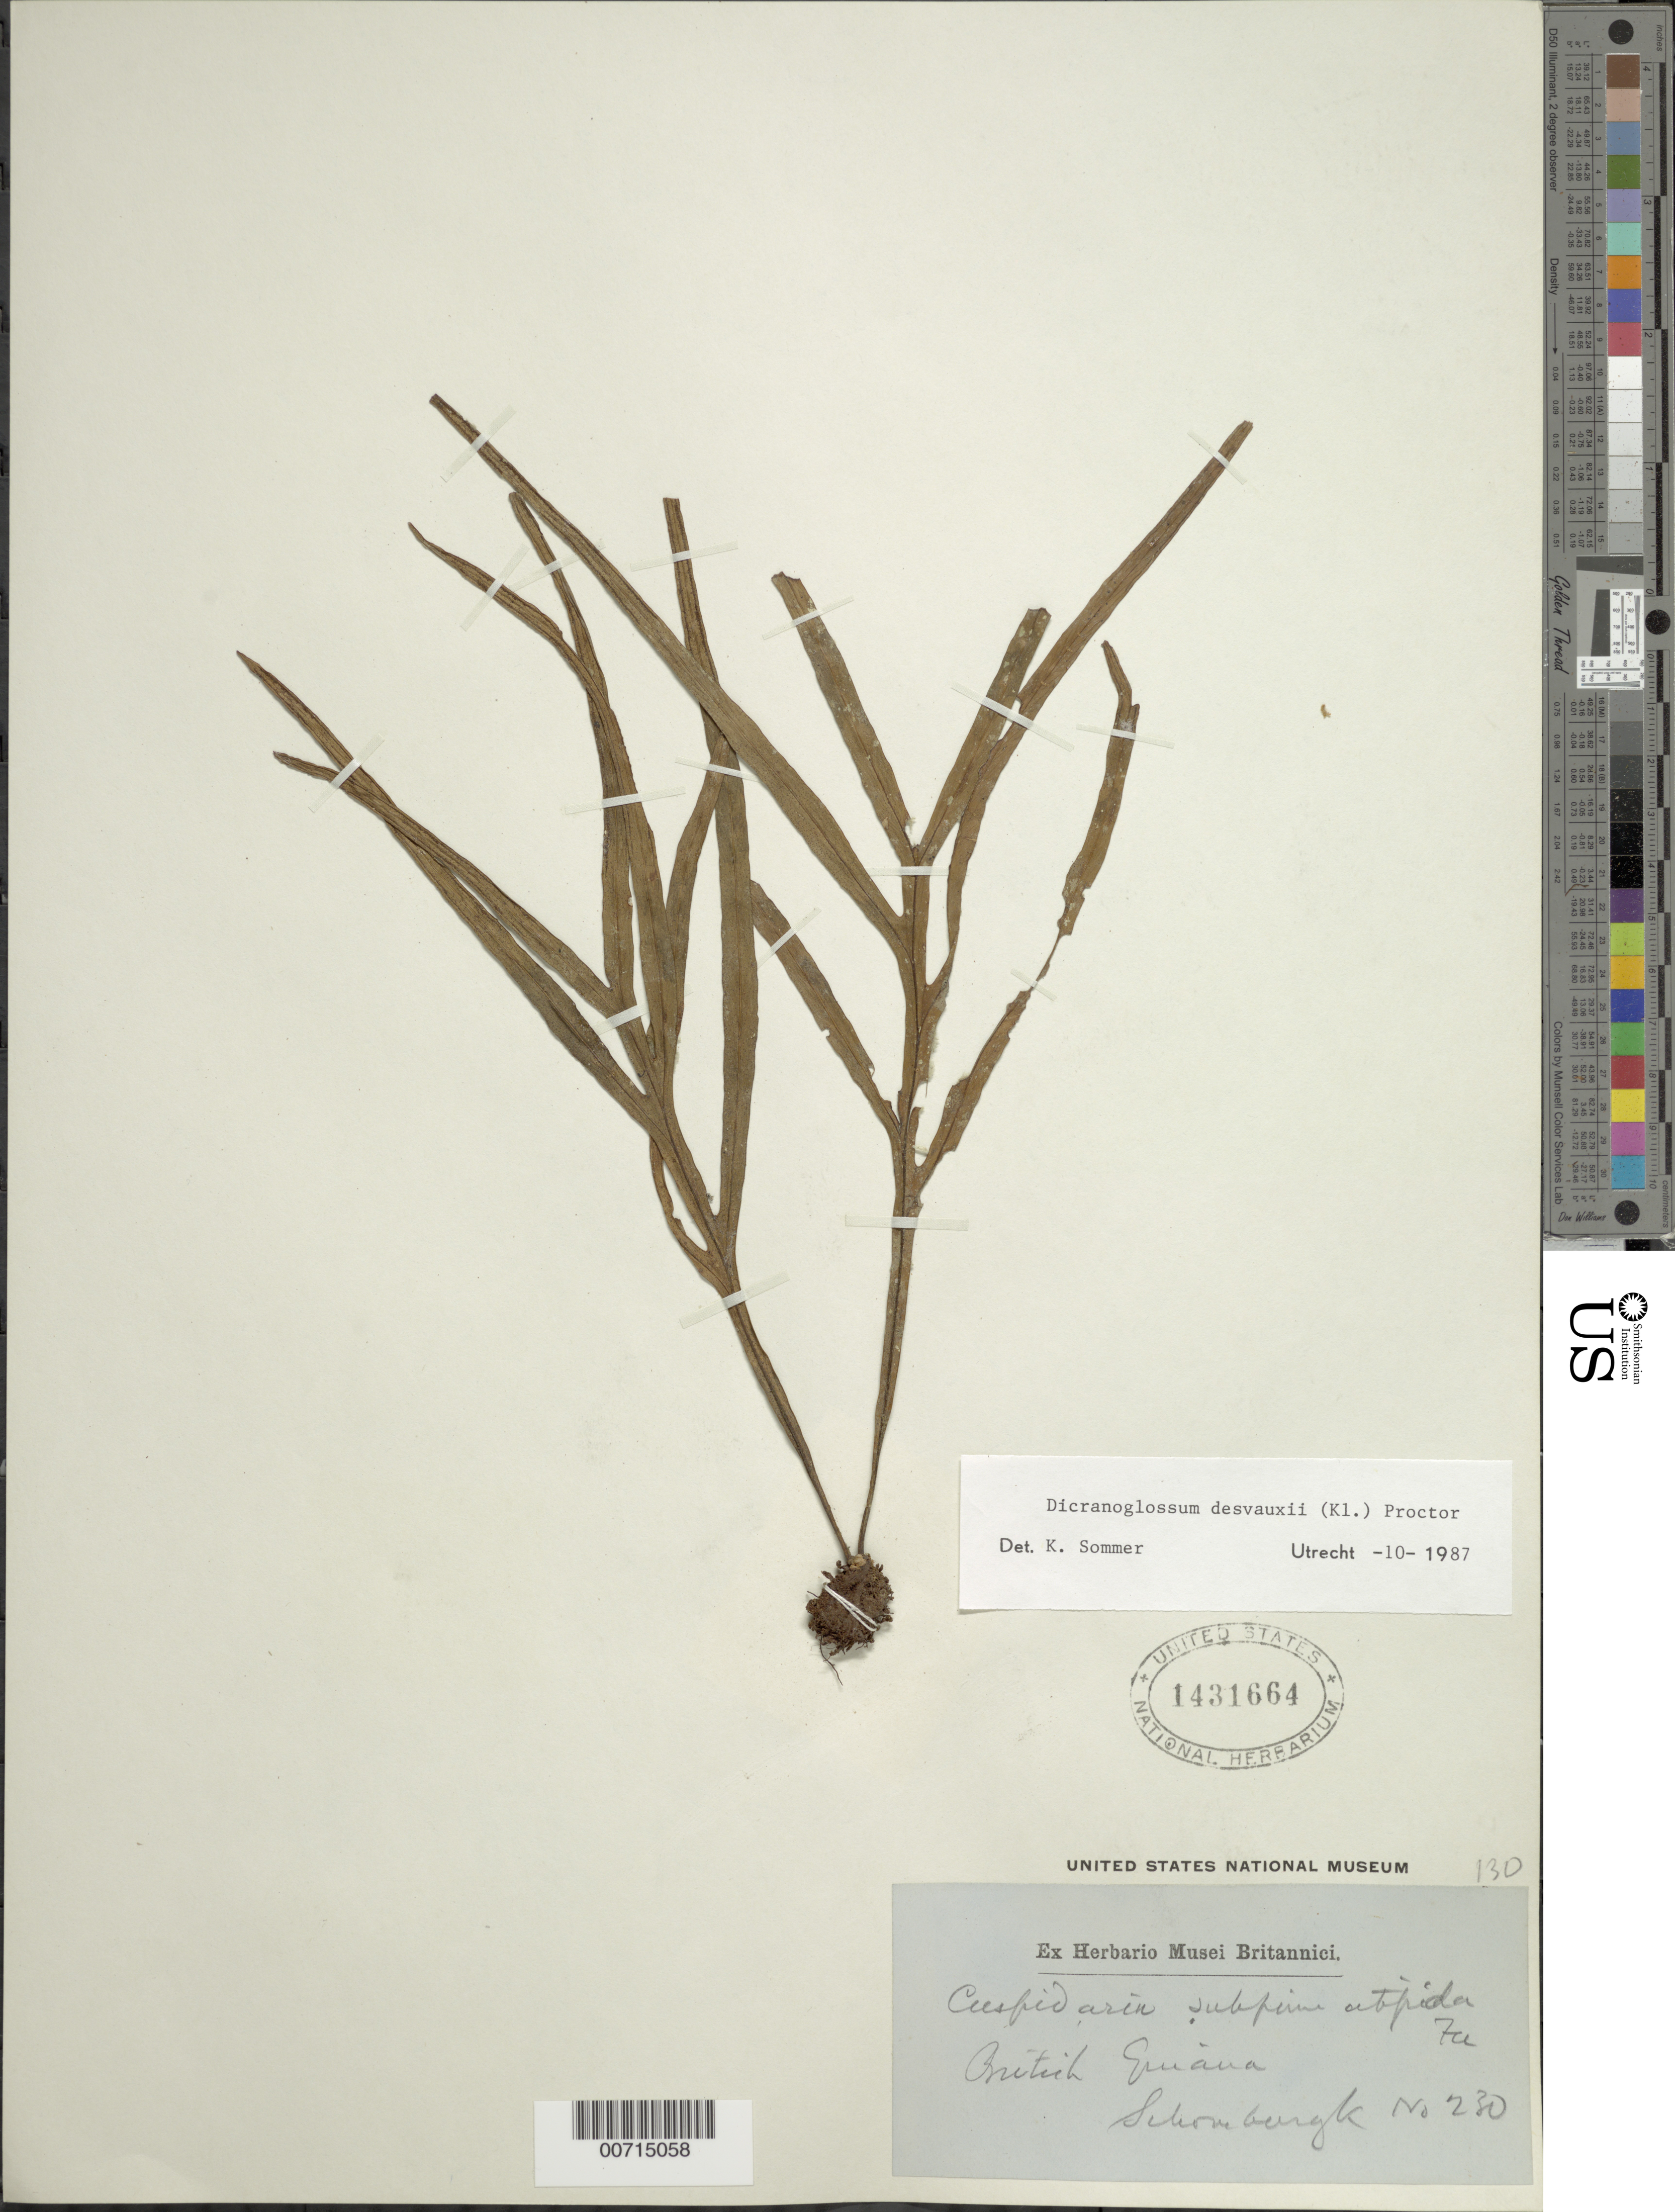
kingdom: Plantae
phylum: Tracheophyta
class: Polypodiopsida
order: Polypodiales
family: Polypodiaceae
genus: Pleopeltis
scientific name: Pleopeltis desvauxii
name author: (Klotzsch) Salino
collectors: -- Schomburgk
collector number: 230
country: Guyana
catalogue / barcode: US 1431664